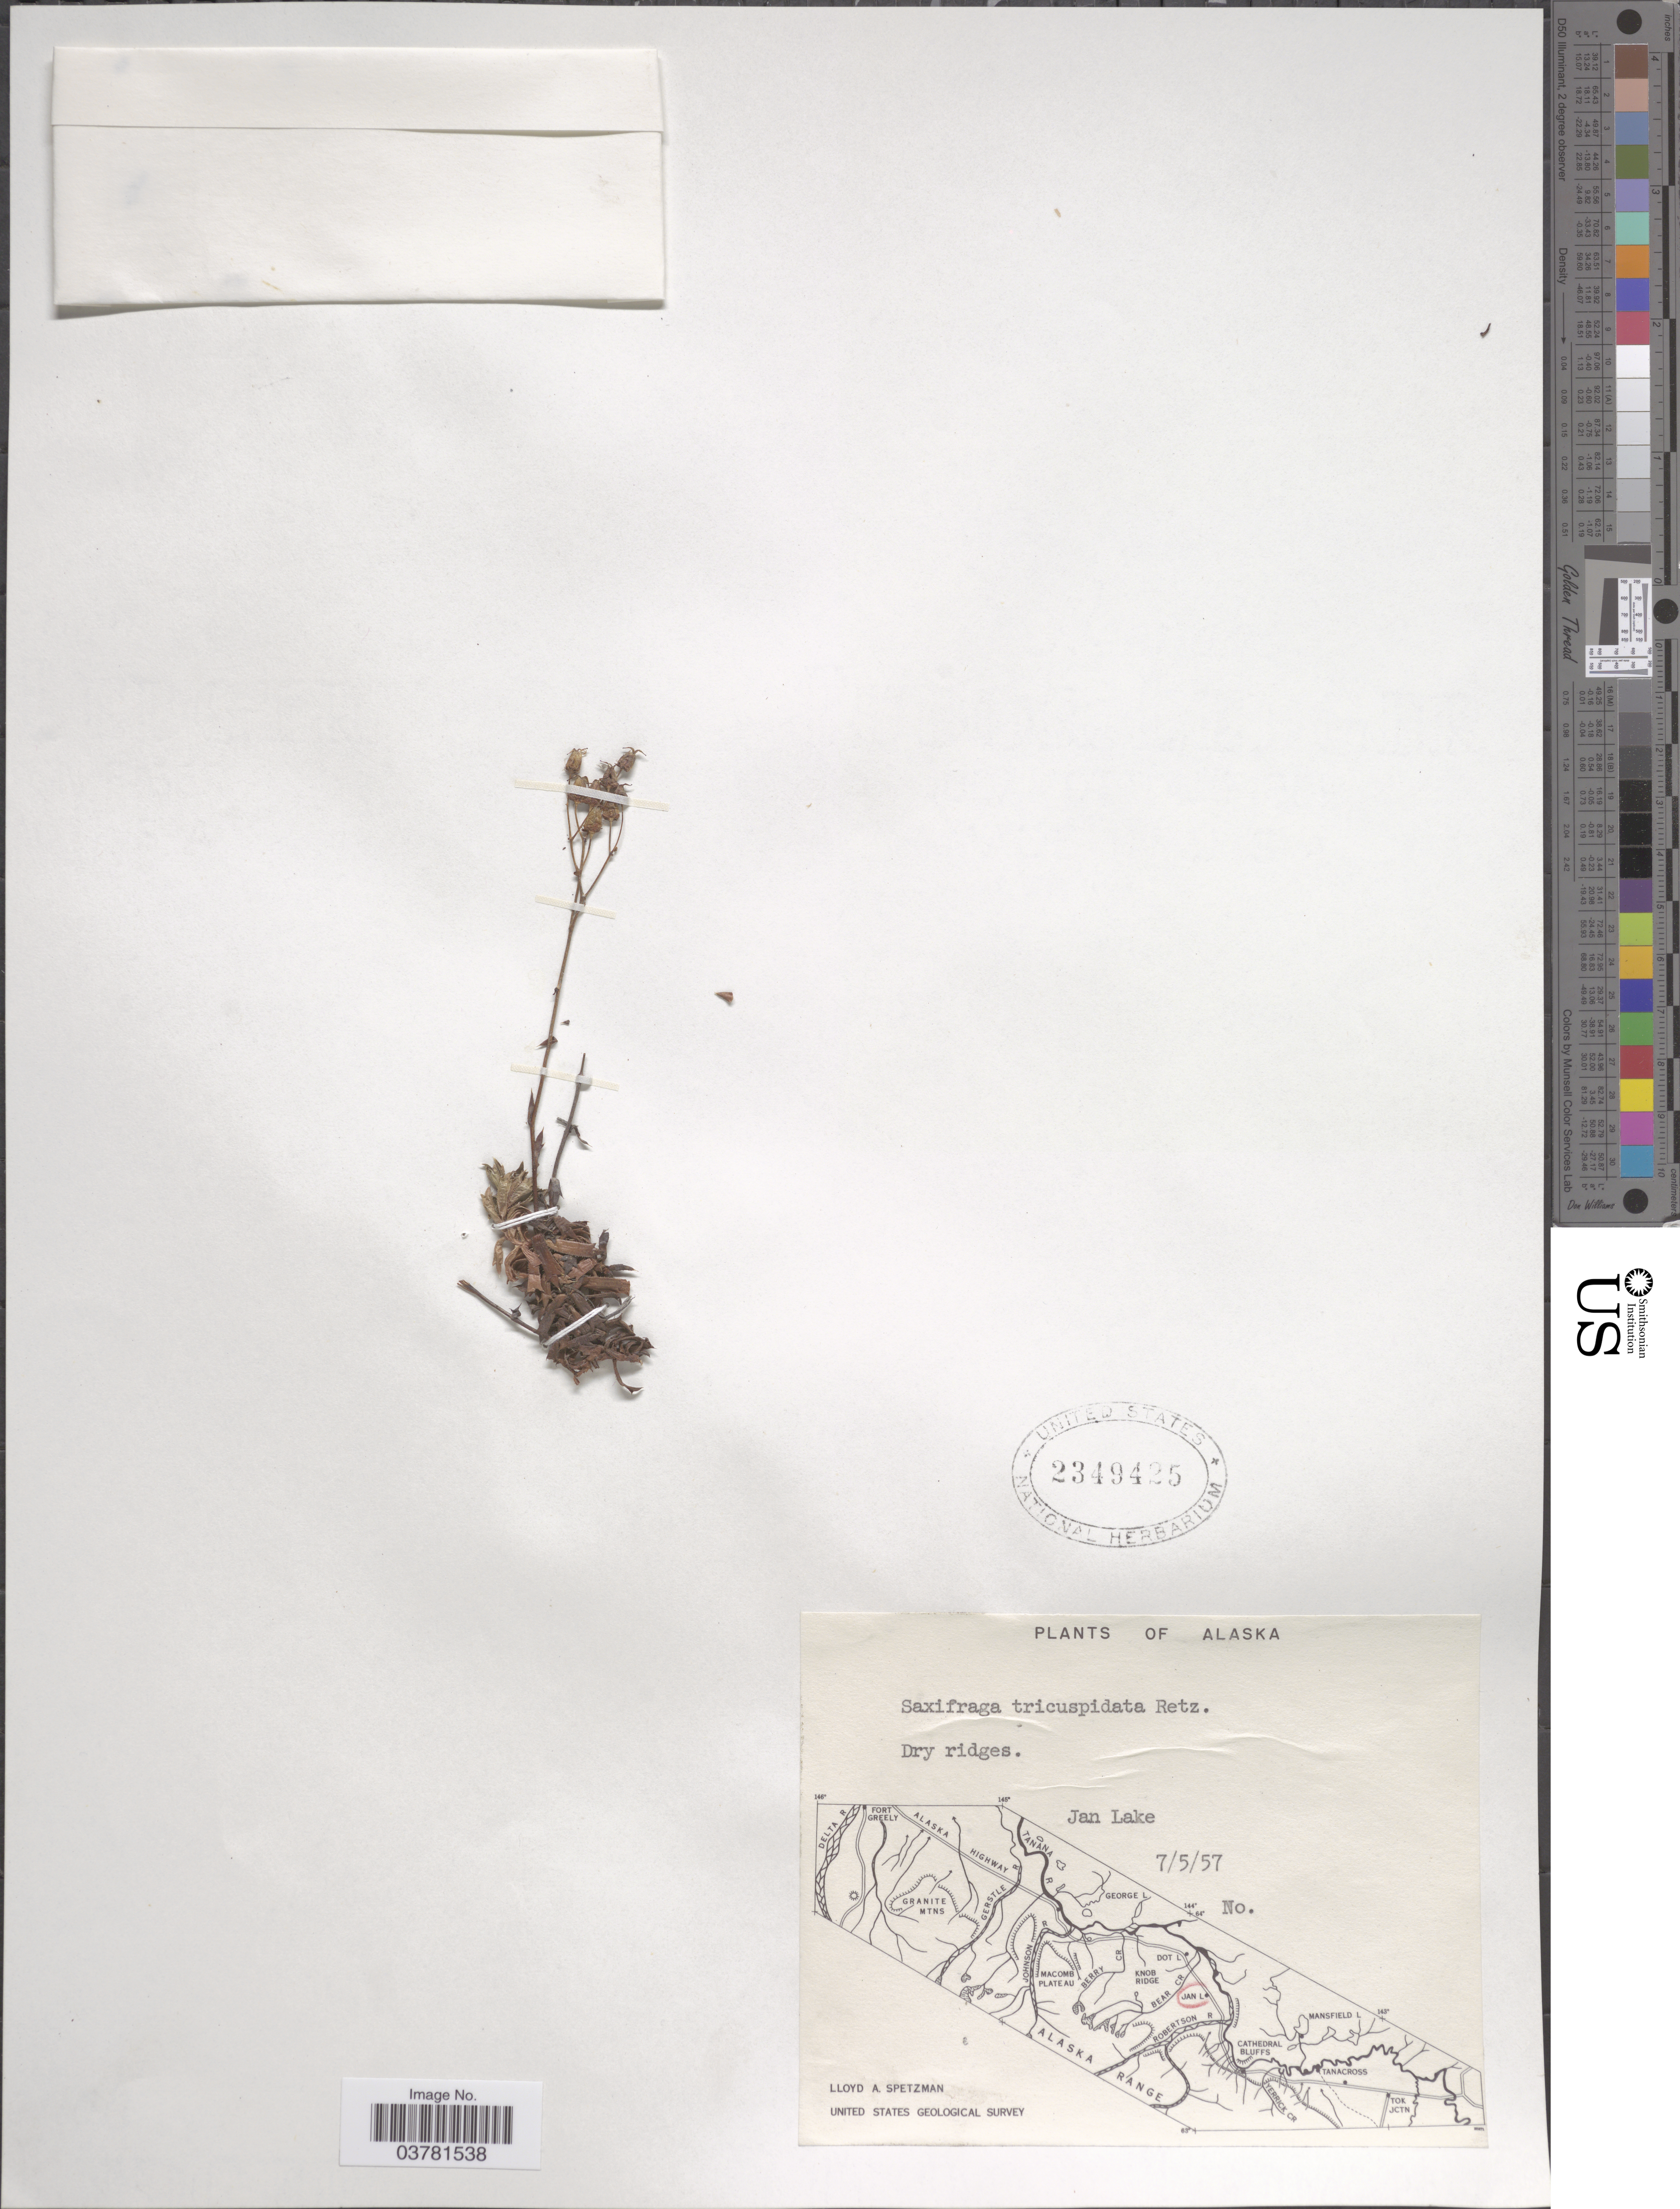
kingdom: Plantae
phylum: Tracheophyta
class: Magnoliopsida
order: Saxifragales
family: Saxifragaceae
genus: Saxifraga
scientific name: Saxifraga tricuspidata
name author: Rottb.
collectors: L. Spetzman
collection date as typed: Transcribed d/m/y: 5/7/57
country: United States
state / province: Alaska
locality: Dry ridges. Jan Lake. United States Geological Survey.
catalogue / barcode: US 2349425